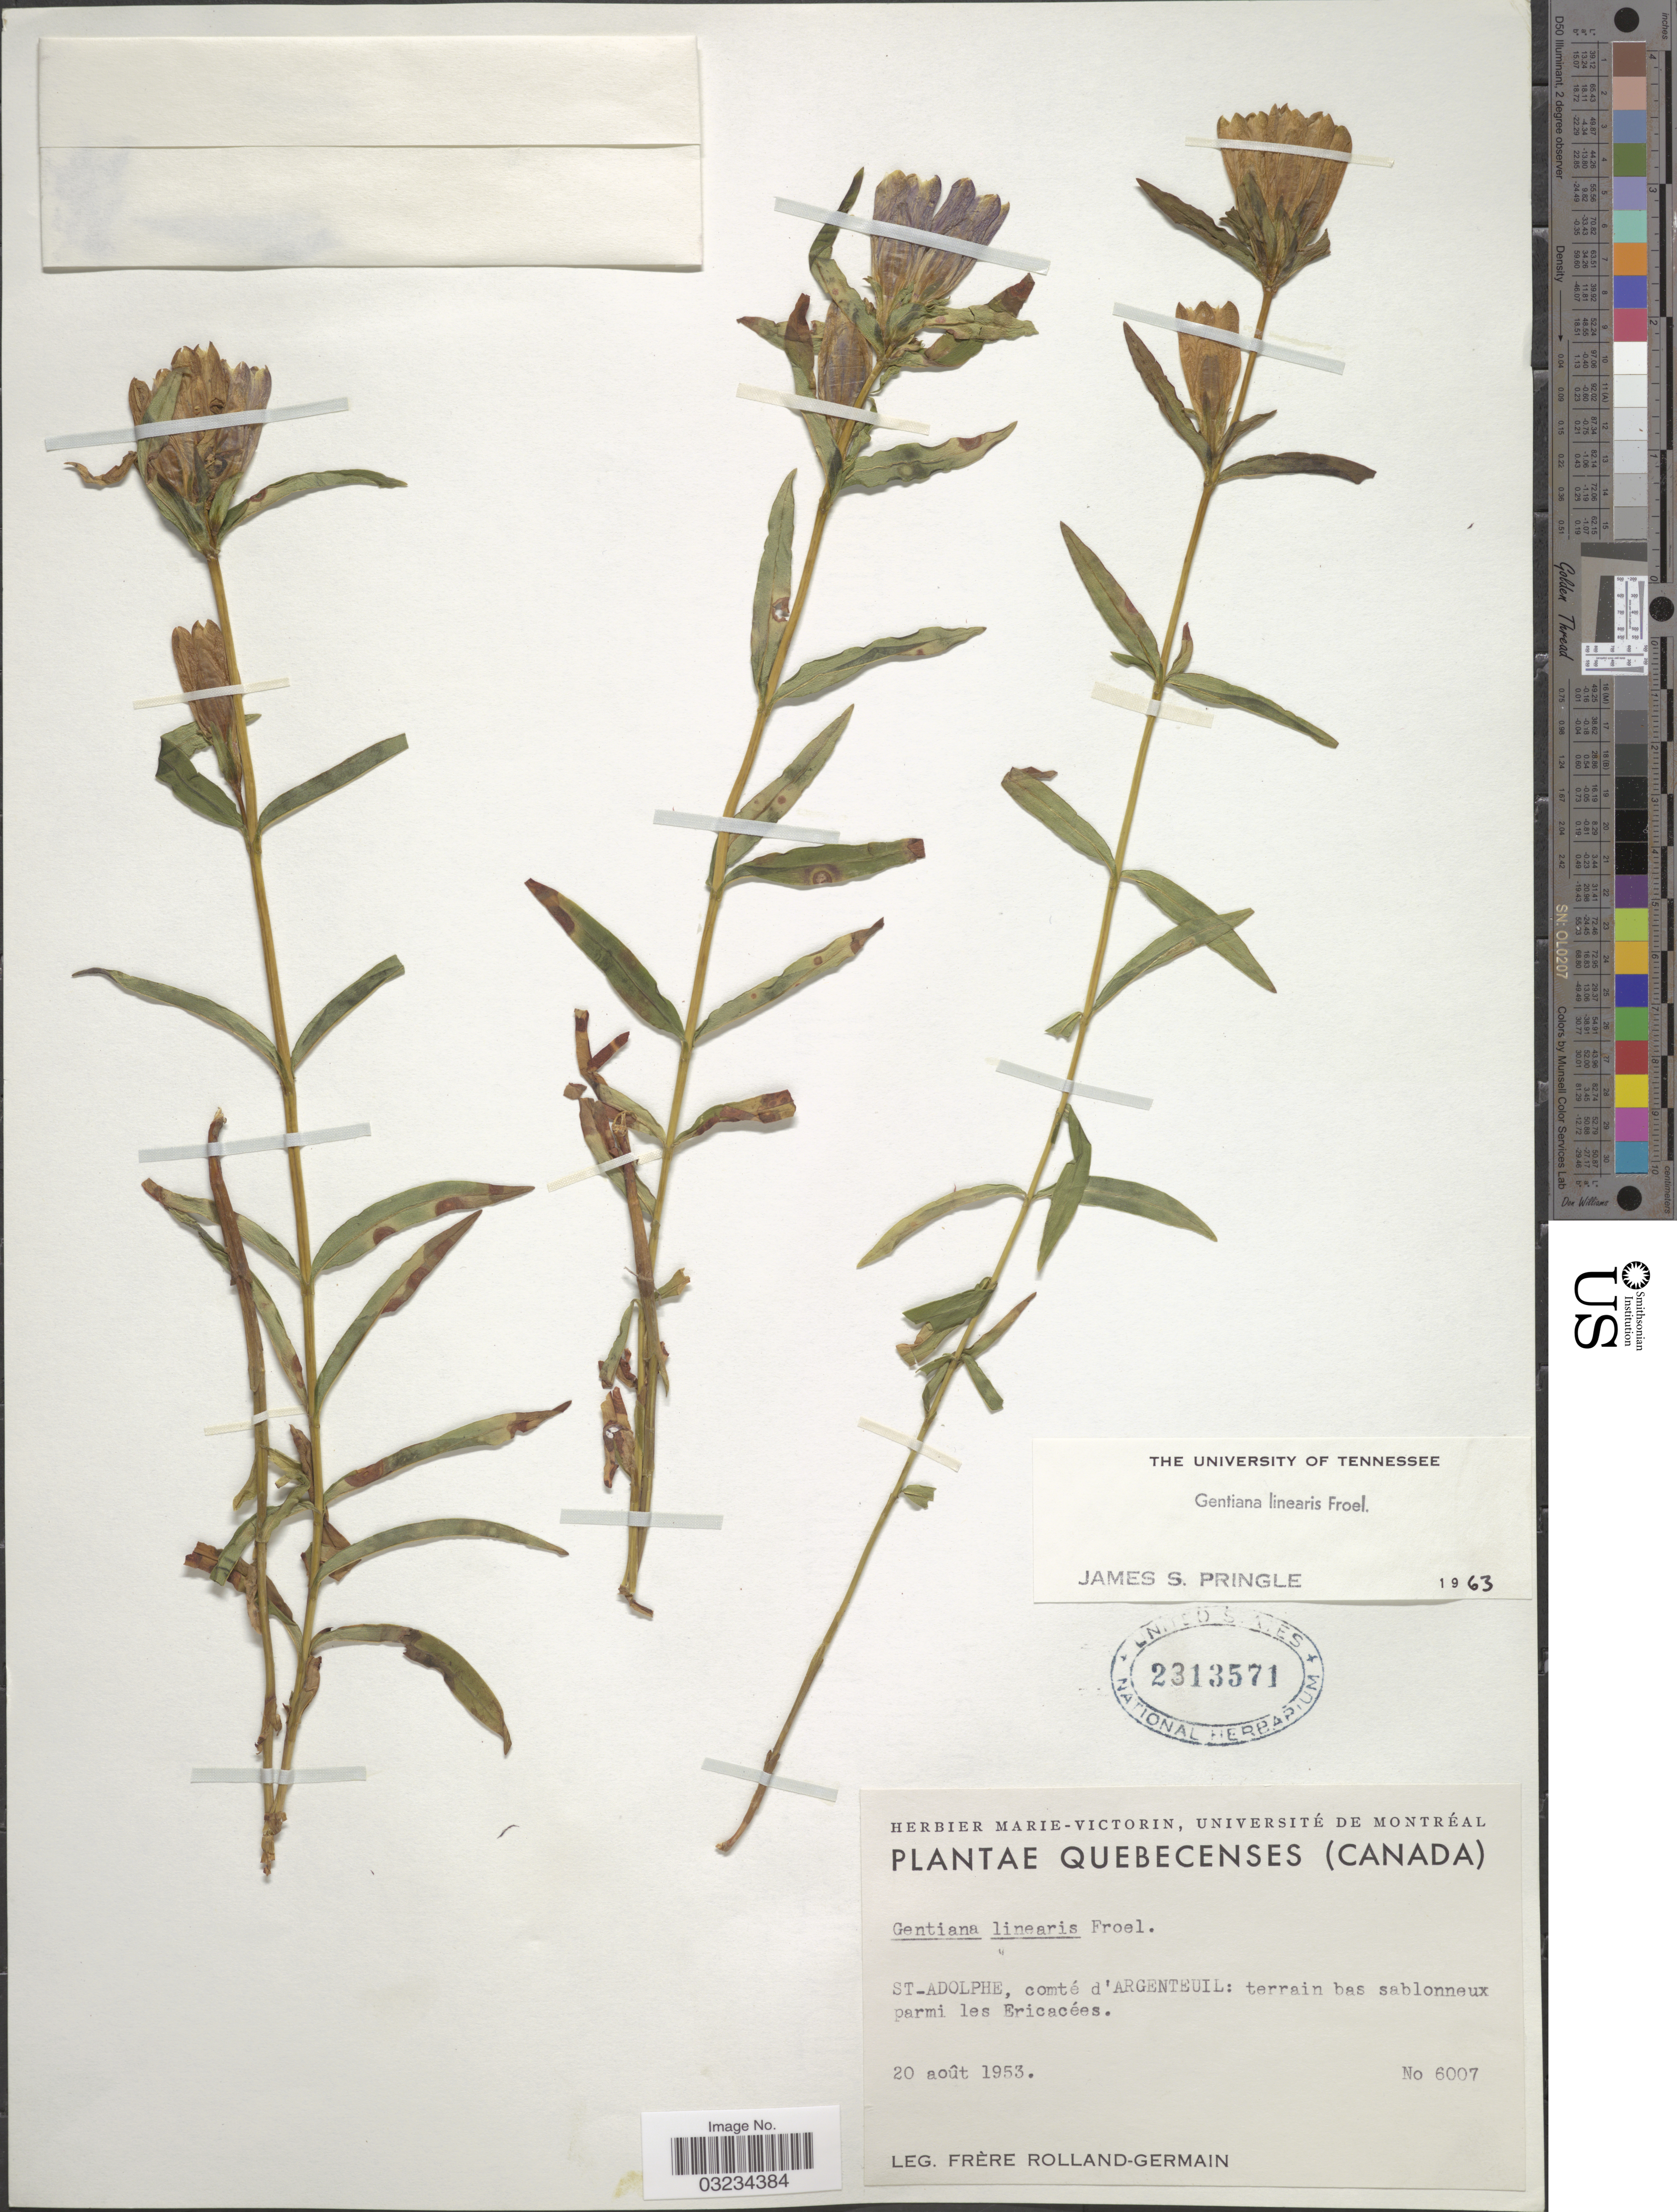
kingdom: Plantae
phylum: Tracheophyta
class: Magnoliopsida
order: Gentianales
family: Gentianaceae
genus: Gentiana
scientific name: Gentiana linearis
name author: Froel.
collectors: Rolland-Germain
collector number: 6007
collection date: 1953-08-20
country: Canada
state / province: Quebec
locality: St. Adolphe, comté d'Argenteuil.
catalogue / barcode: US 2313571